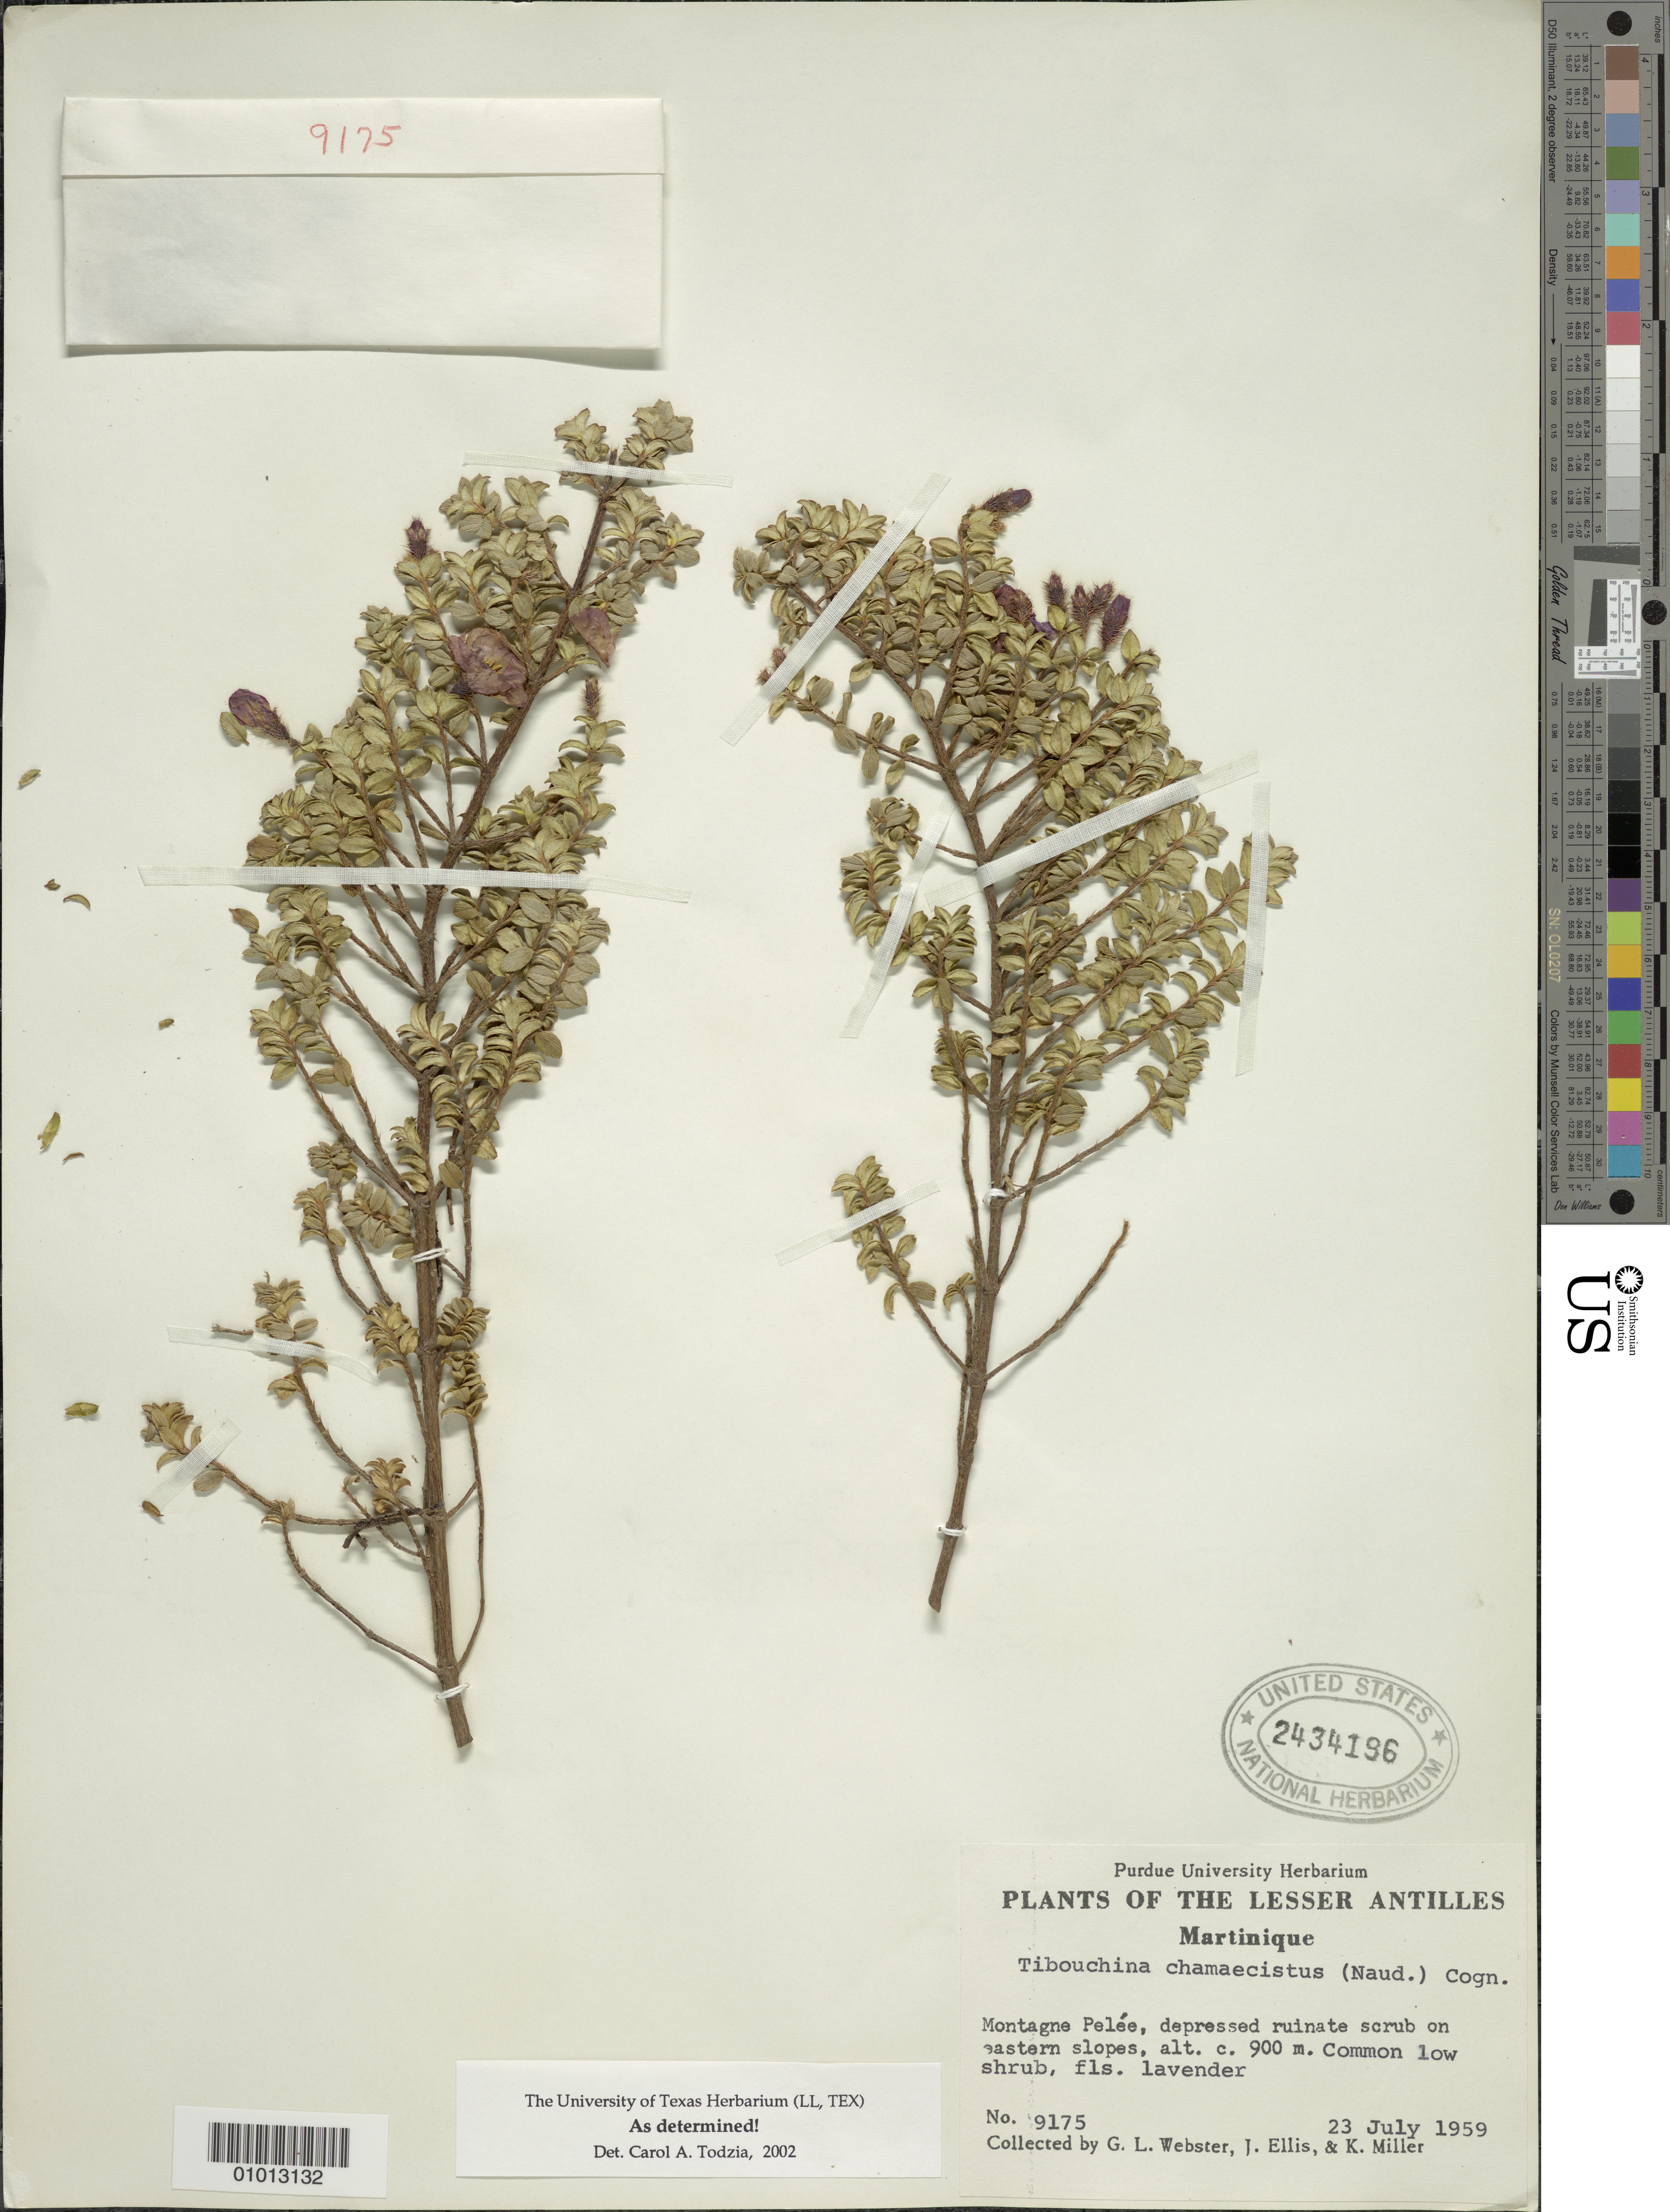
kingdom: Plantae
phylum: Tracheophyta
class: Magnoliopsida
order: Myrtales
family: Melastomataceae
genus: Chaetogastra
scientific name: Chaetogastra chamaecistus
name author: Griseb.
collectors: G. L. Webster, J. Ellis & K. Miller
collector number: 9175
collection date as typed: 23 Jul 1959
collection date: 1959-07-23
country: Martinique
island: Martinique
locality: Montagne Pelée, eastern slopes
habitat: Depressed ruinate scrub on eastern slopes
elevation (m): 900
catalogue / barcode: US 2434196